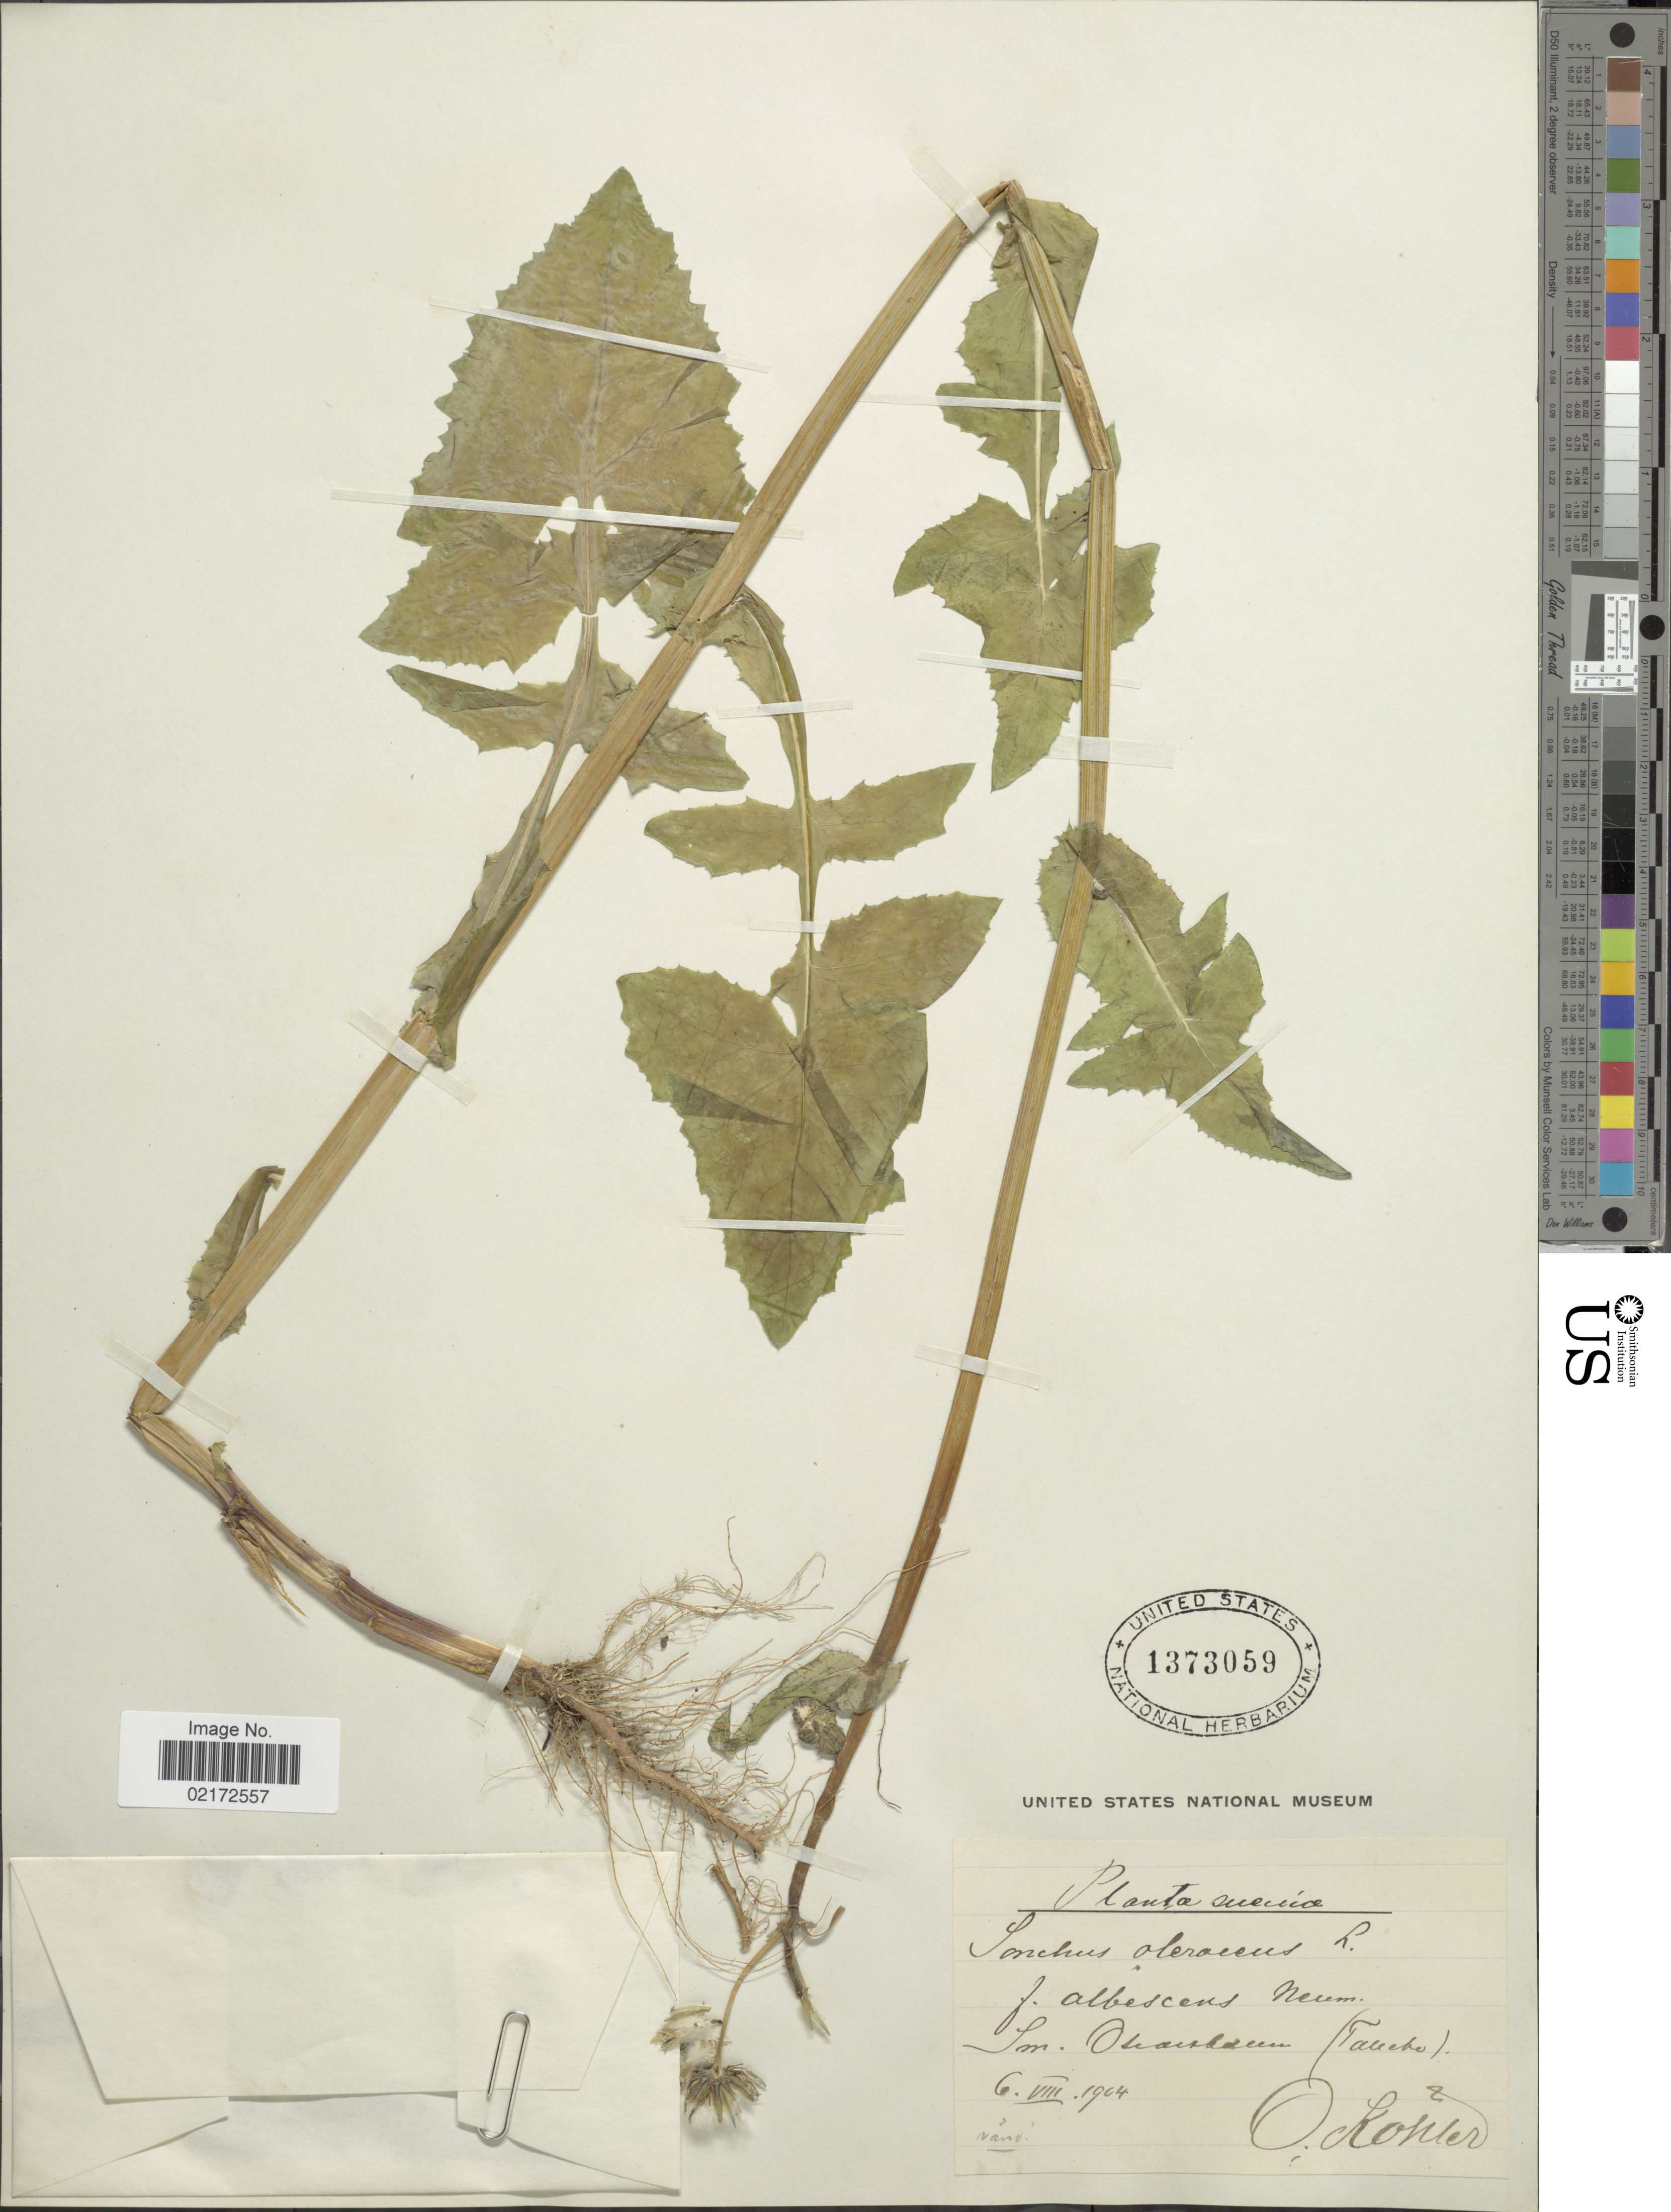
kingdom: Plantae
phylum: Tracheophyta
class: Magnoliopsida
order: Asterales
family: Asteraceae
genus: Sonchus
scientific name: Sonchus oleraceus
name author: L.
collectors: O. Köhler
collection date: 1904-08-06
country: Sweden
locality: Suecica. Sn. Oskarshamn (Tancho). [interpreted]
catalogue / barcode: US 1373059